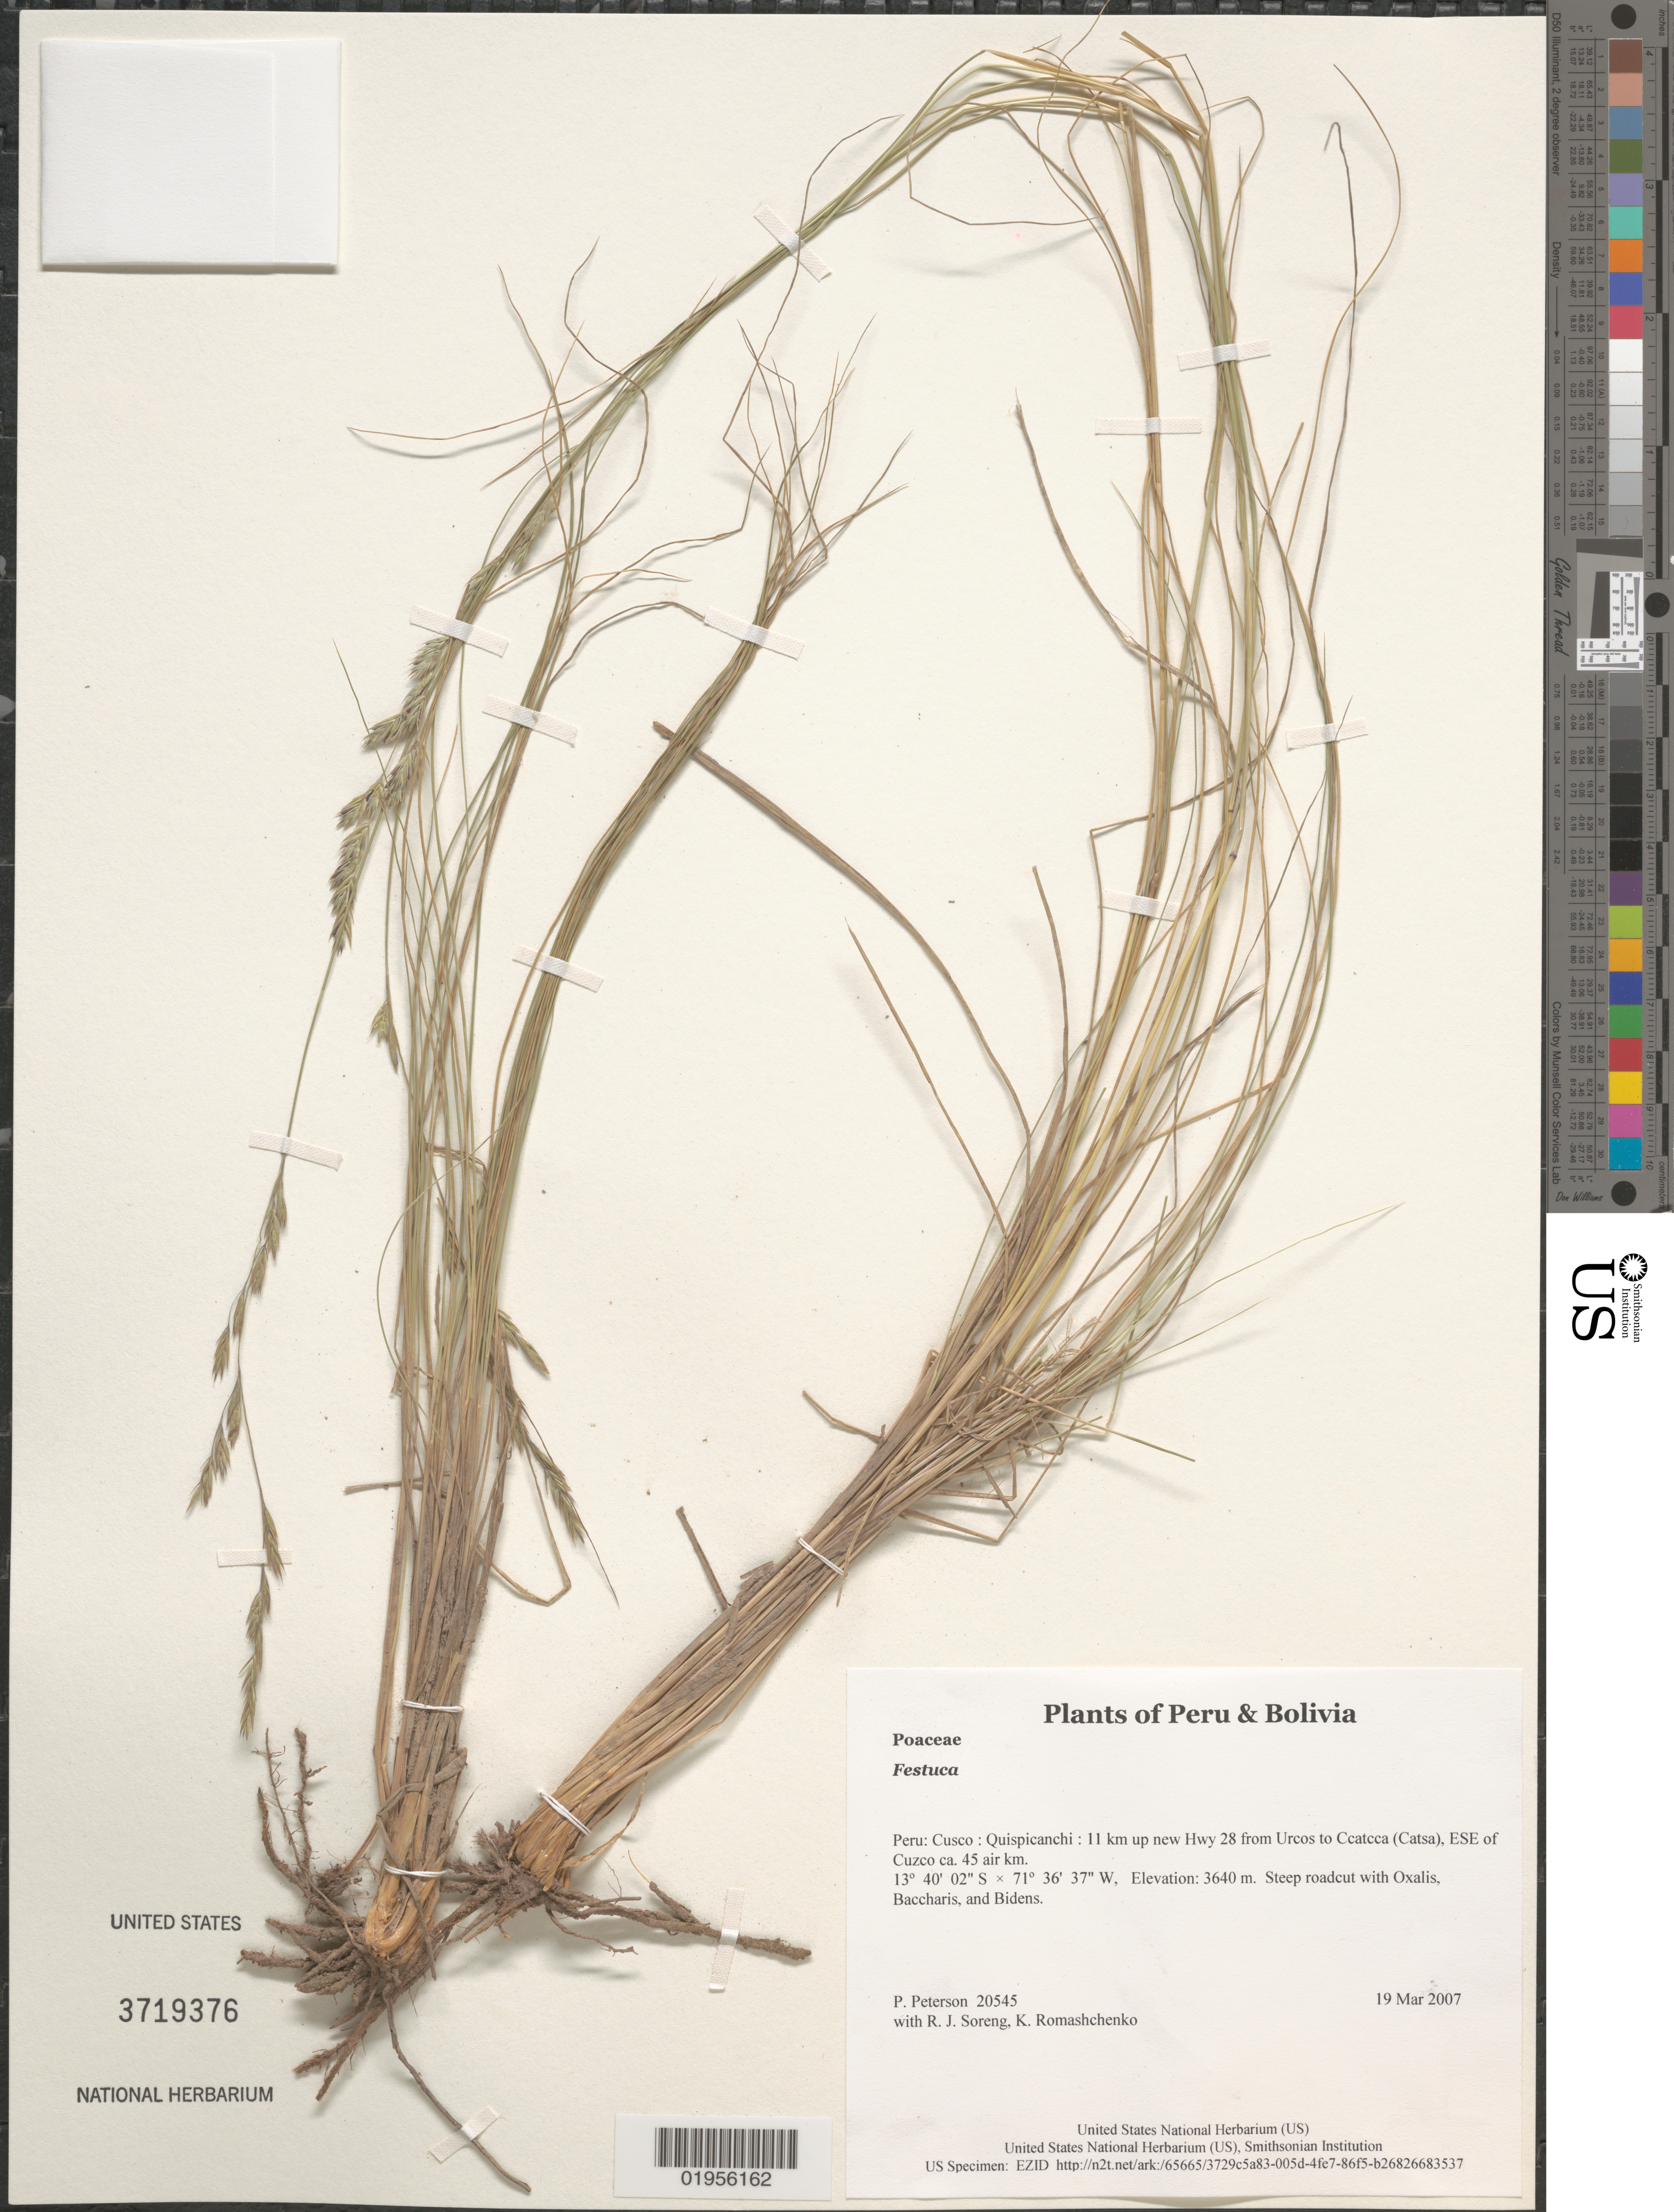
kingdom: Plantae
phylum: Tracheophyta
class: Liliopsida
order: Poales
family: Poaceae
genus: Festuca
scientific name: Festuca sp.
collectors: P. M. Peterson, R. J. Soreng & K. Romashchenko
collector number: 20545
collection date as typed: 19 Mar 2007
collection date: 2007-03-19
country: Peru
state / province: Cusco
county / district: Quispicanchis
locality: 11 km up new Hwy 28 from Urcos to Ccatcca (Catsa), ESE of Cuzco ca. 45 air km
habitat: Steep roadcut with Oxalis, Baccharis, and Bidens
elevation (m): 3640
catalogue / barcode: US 3719376